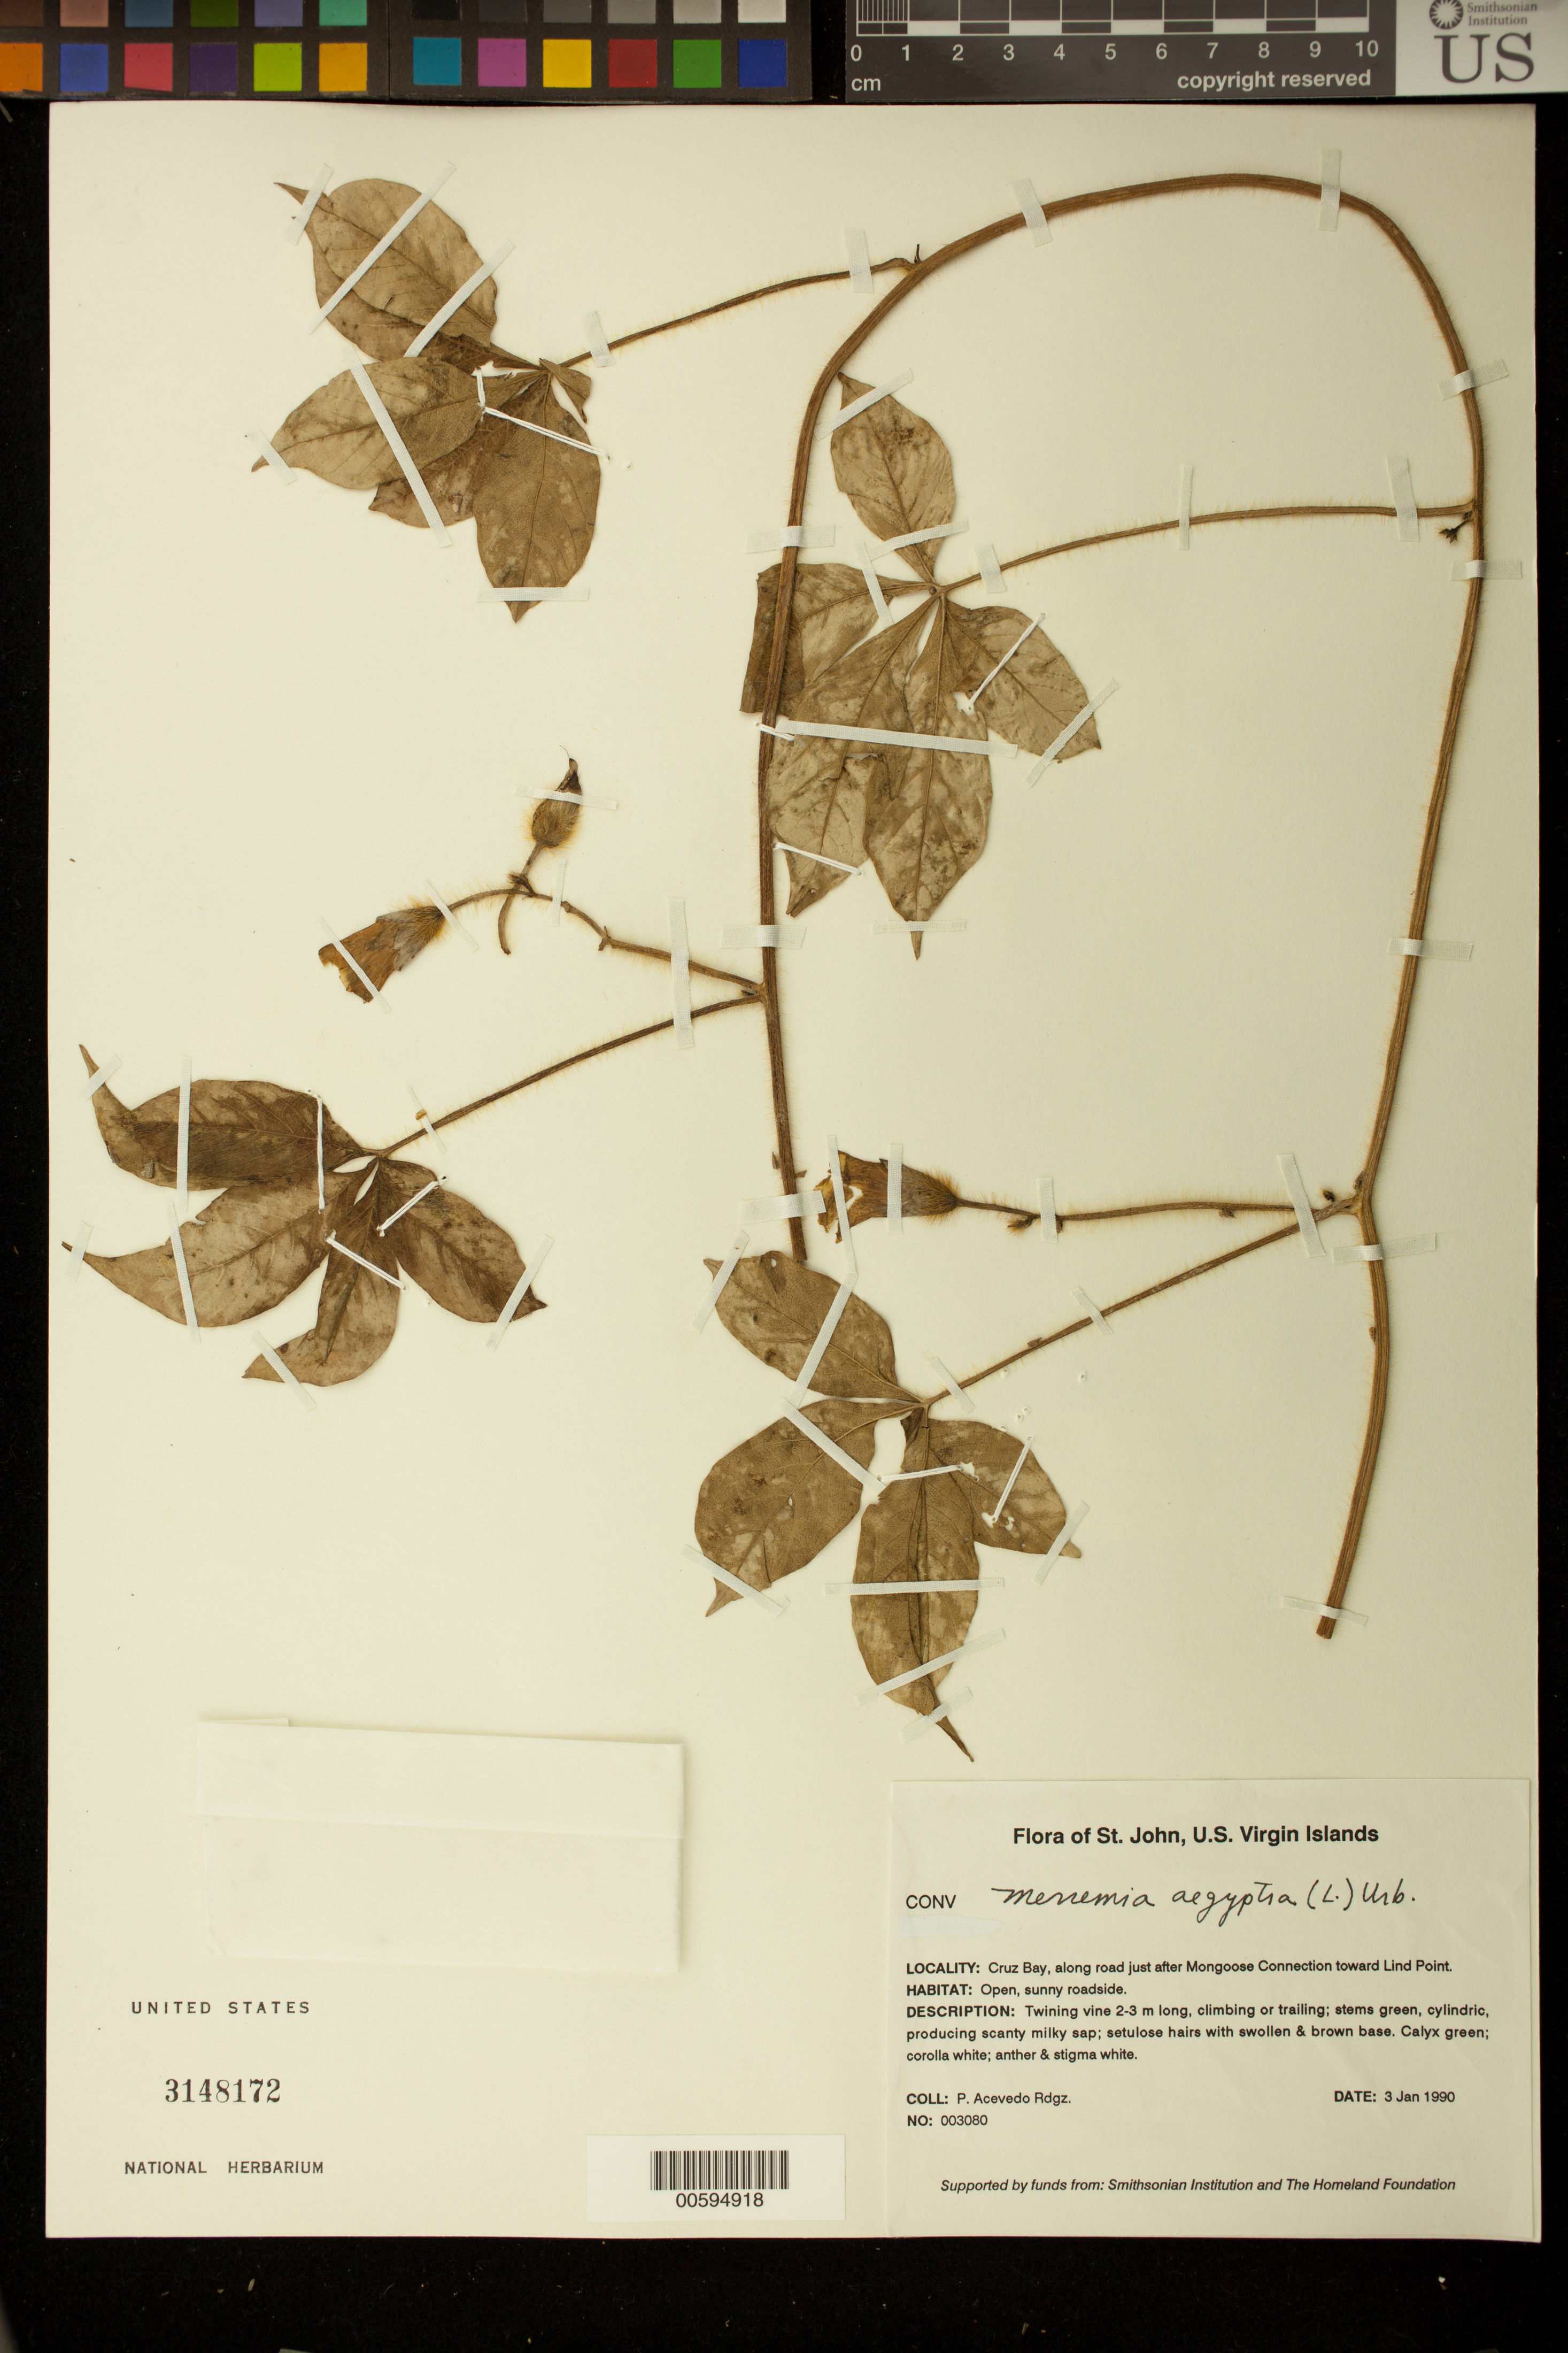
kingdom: Plantae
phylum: Tracheophyta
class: Magnoliopsida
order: Solanales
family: Convolvulaceae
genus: Distimake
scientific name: Distimake aegyptius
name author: (L.) A. R. Simões & Staples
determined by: Strong, Mark T., (BOT), Smithsonian Institution - National Museum of Natural History (UNITED STATES)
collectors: P. Acevedo-Rodr.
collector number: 3080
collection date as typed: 03 Jan 1990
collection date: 1990-01-03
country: U.S. Virgin Islands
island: St. John Island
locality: Cruz Bay, along road just after Mongoose Connection toward Lind Point.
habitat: Open, sunny roadside.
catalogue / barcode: US 3148172